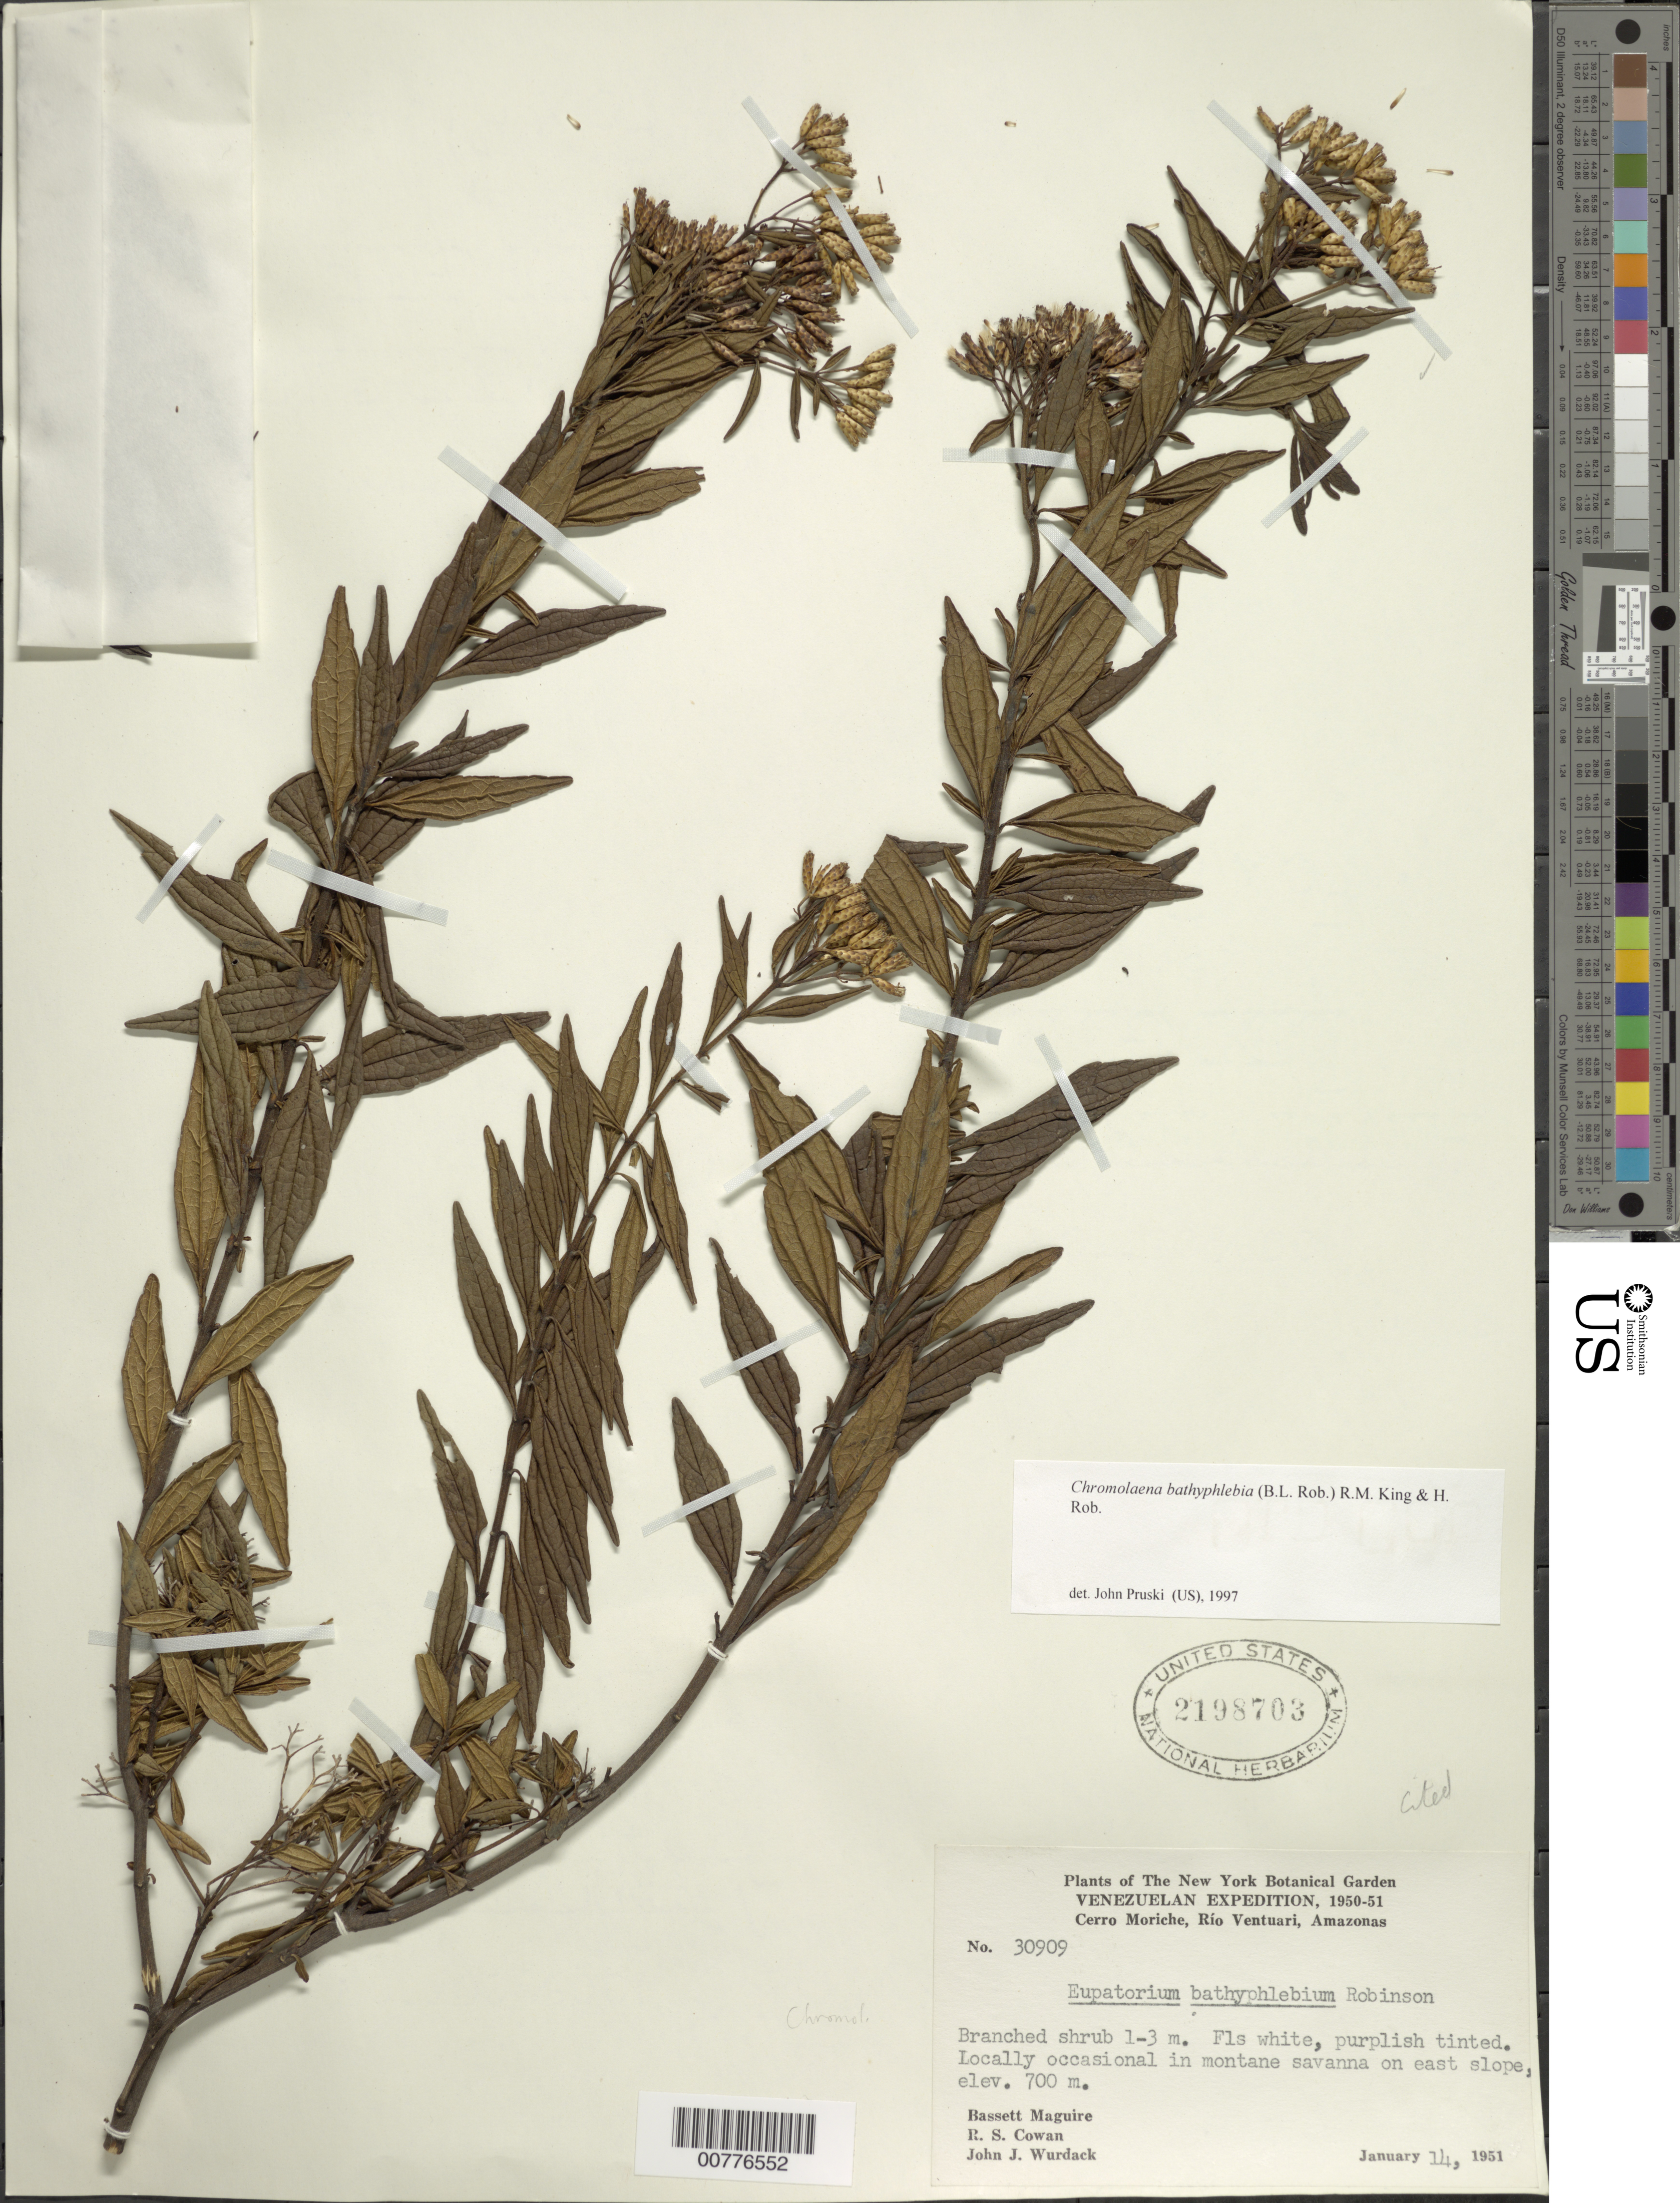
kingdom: Plantae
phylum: Tracheophyta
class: Magnoliopsida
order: Asterales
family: Asteraceae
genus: Chromolaena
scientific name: Chromolaena bathyphlebia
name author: (B.L. Rob.) R.M. King & H. Rob.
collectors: B. Maguire, R. S. Cowan & J. J. Wurdack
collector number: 30909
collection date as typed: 14-Jan-51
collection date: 1951-01-14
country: Venezuela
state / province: Amazonas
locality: Cerro Moriche, Río Ventuari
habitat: Montane savanna E slope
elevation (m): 700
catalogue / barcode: US 2198703